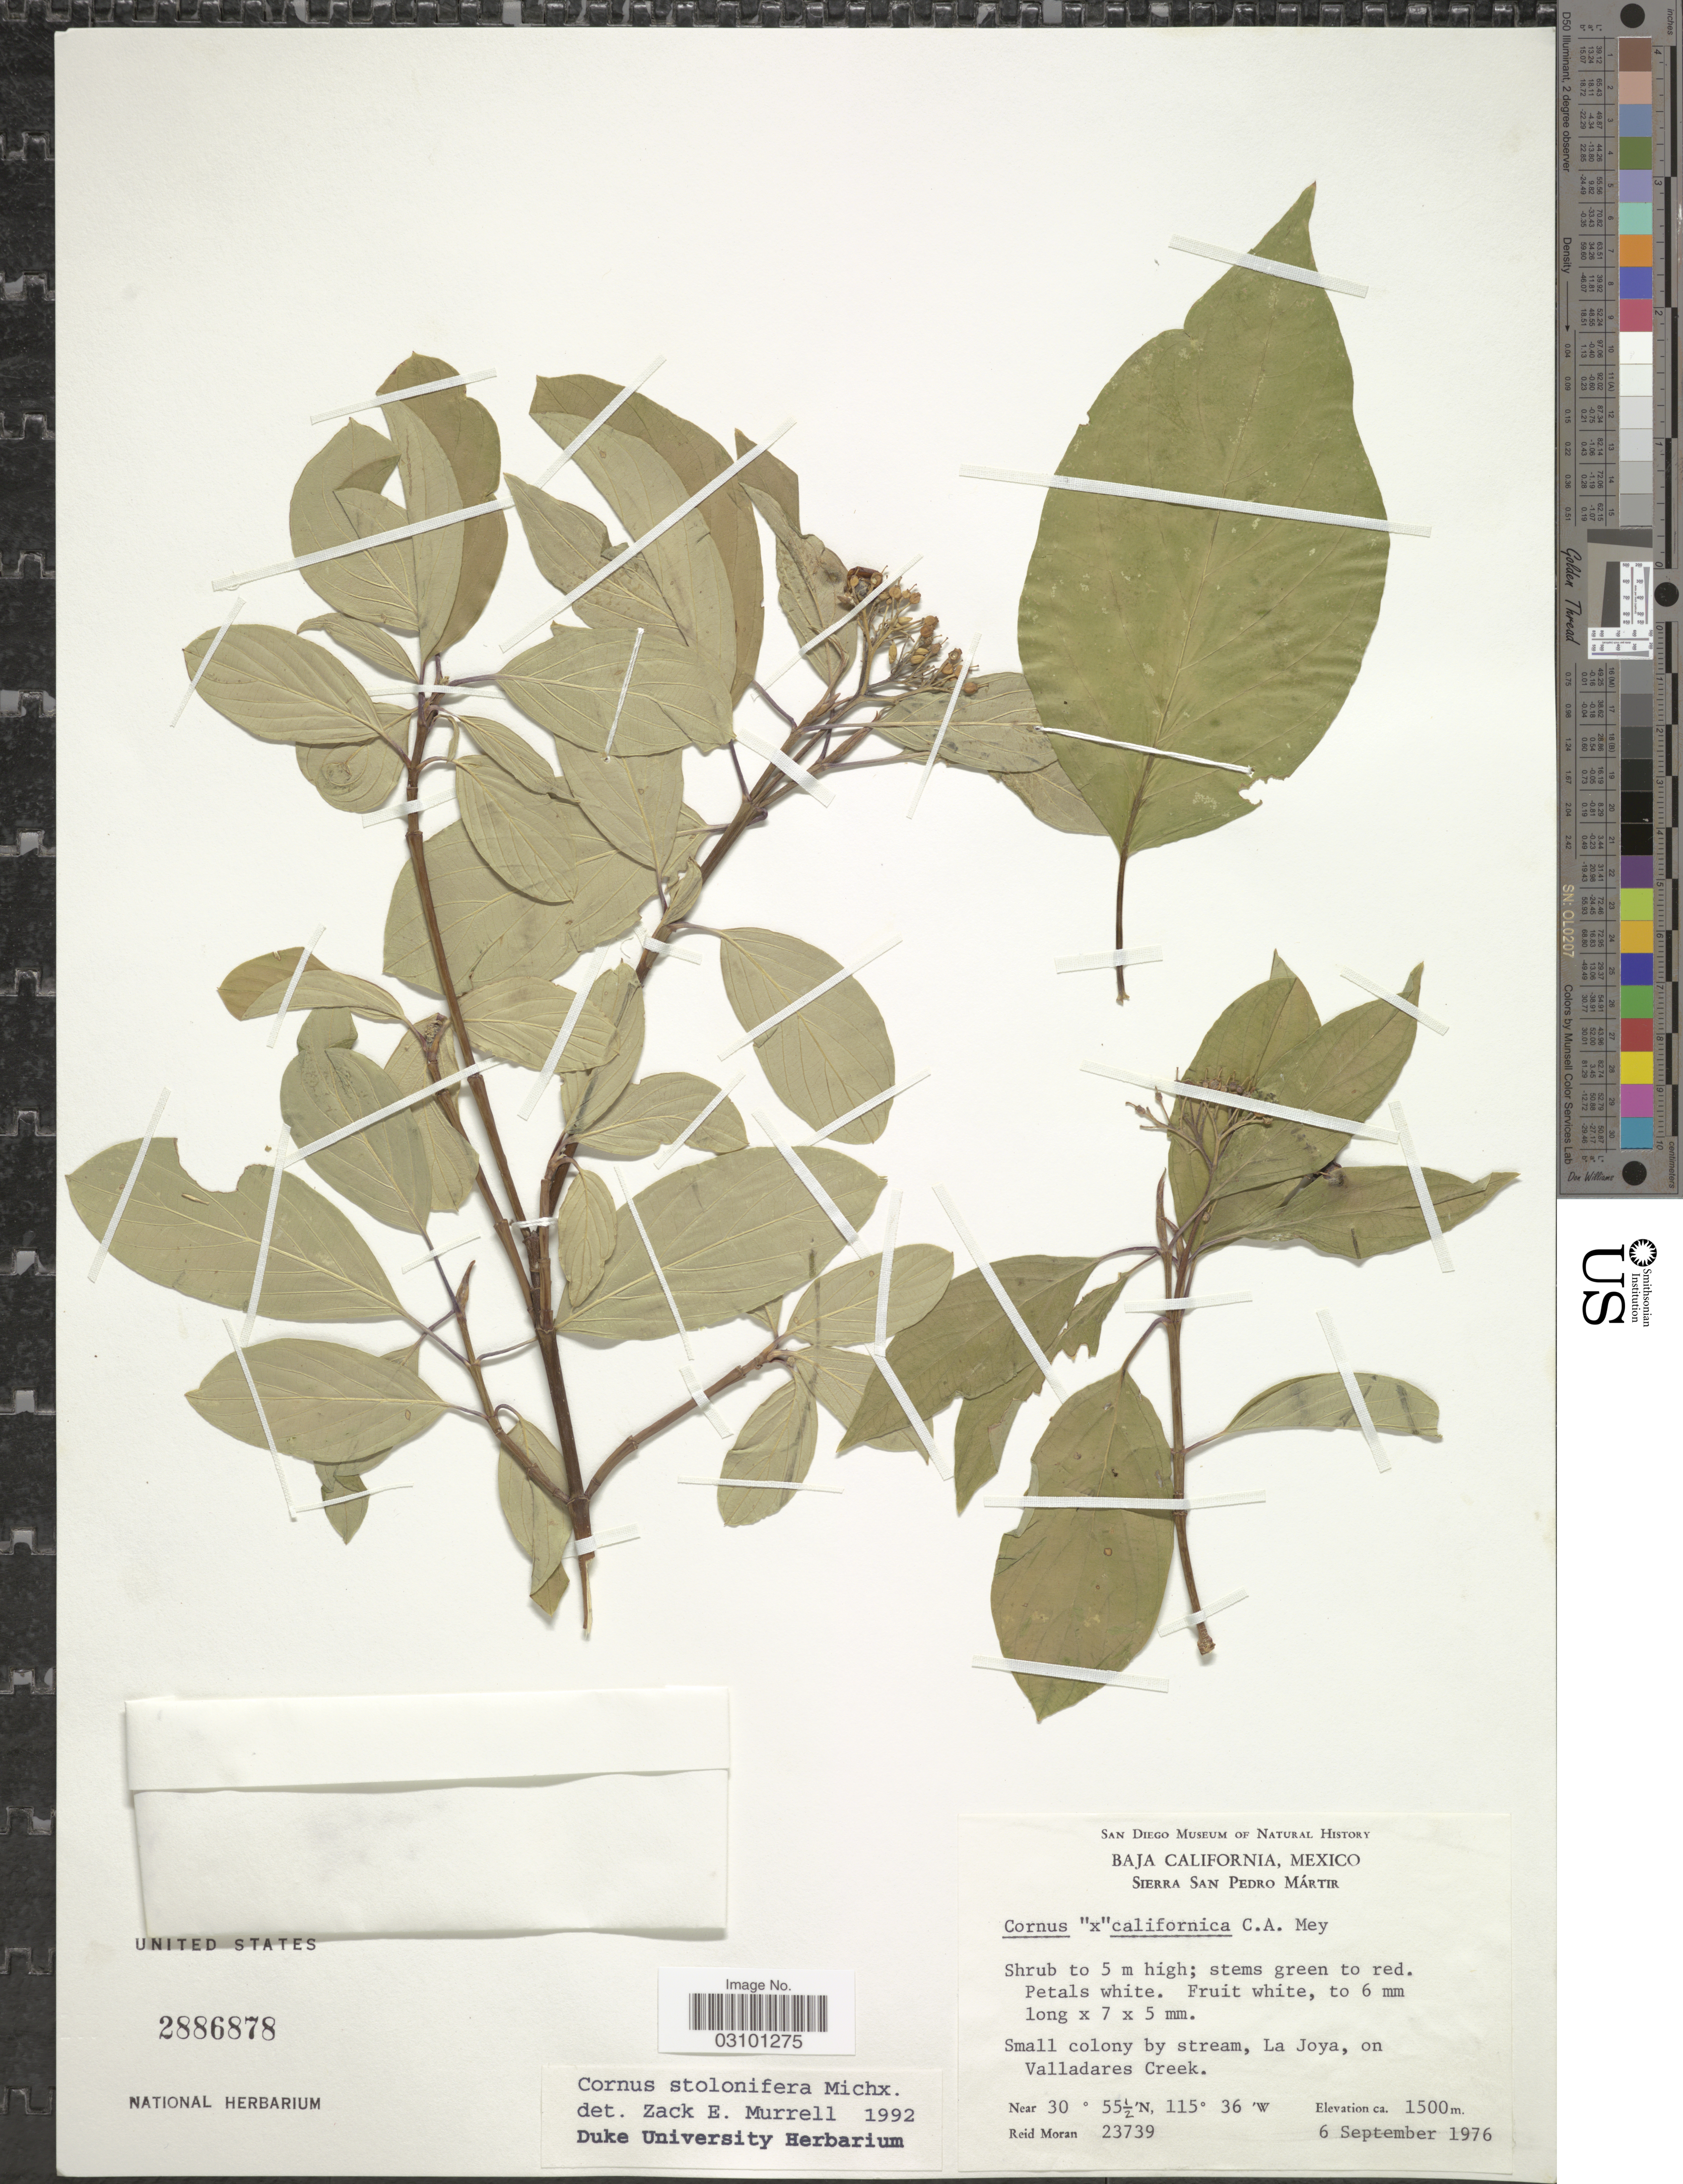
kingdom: Plantae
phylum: Tracheophyta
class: Magnoliopsida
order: Cornales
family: Cornaceae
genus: Cornus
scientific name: Cornus stolonifera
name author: Michx.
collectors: R. Moran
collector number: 23739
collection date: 1976-09-06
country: Mexico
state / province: Baja California Norte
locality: Sierra San Pedro Mártir. Small colony by stream, La Joya, on Valladares Creek.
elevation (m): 1500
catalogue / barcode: US 2886878